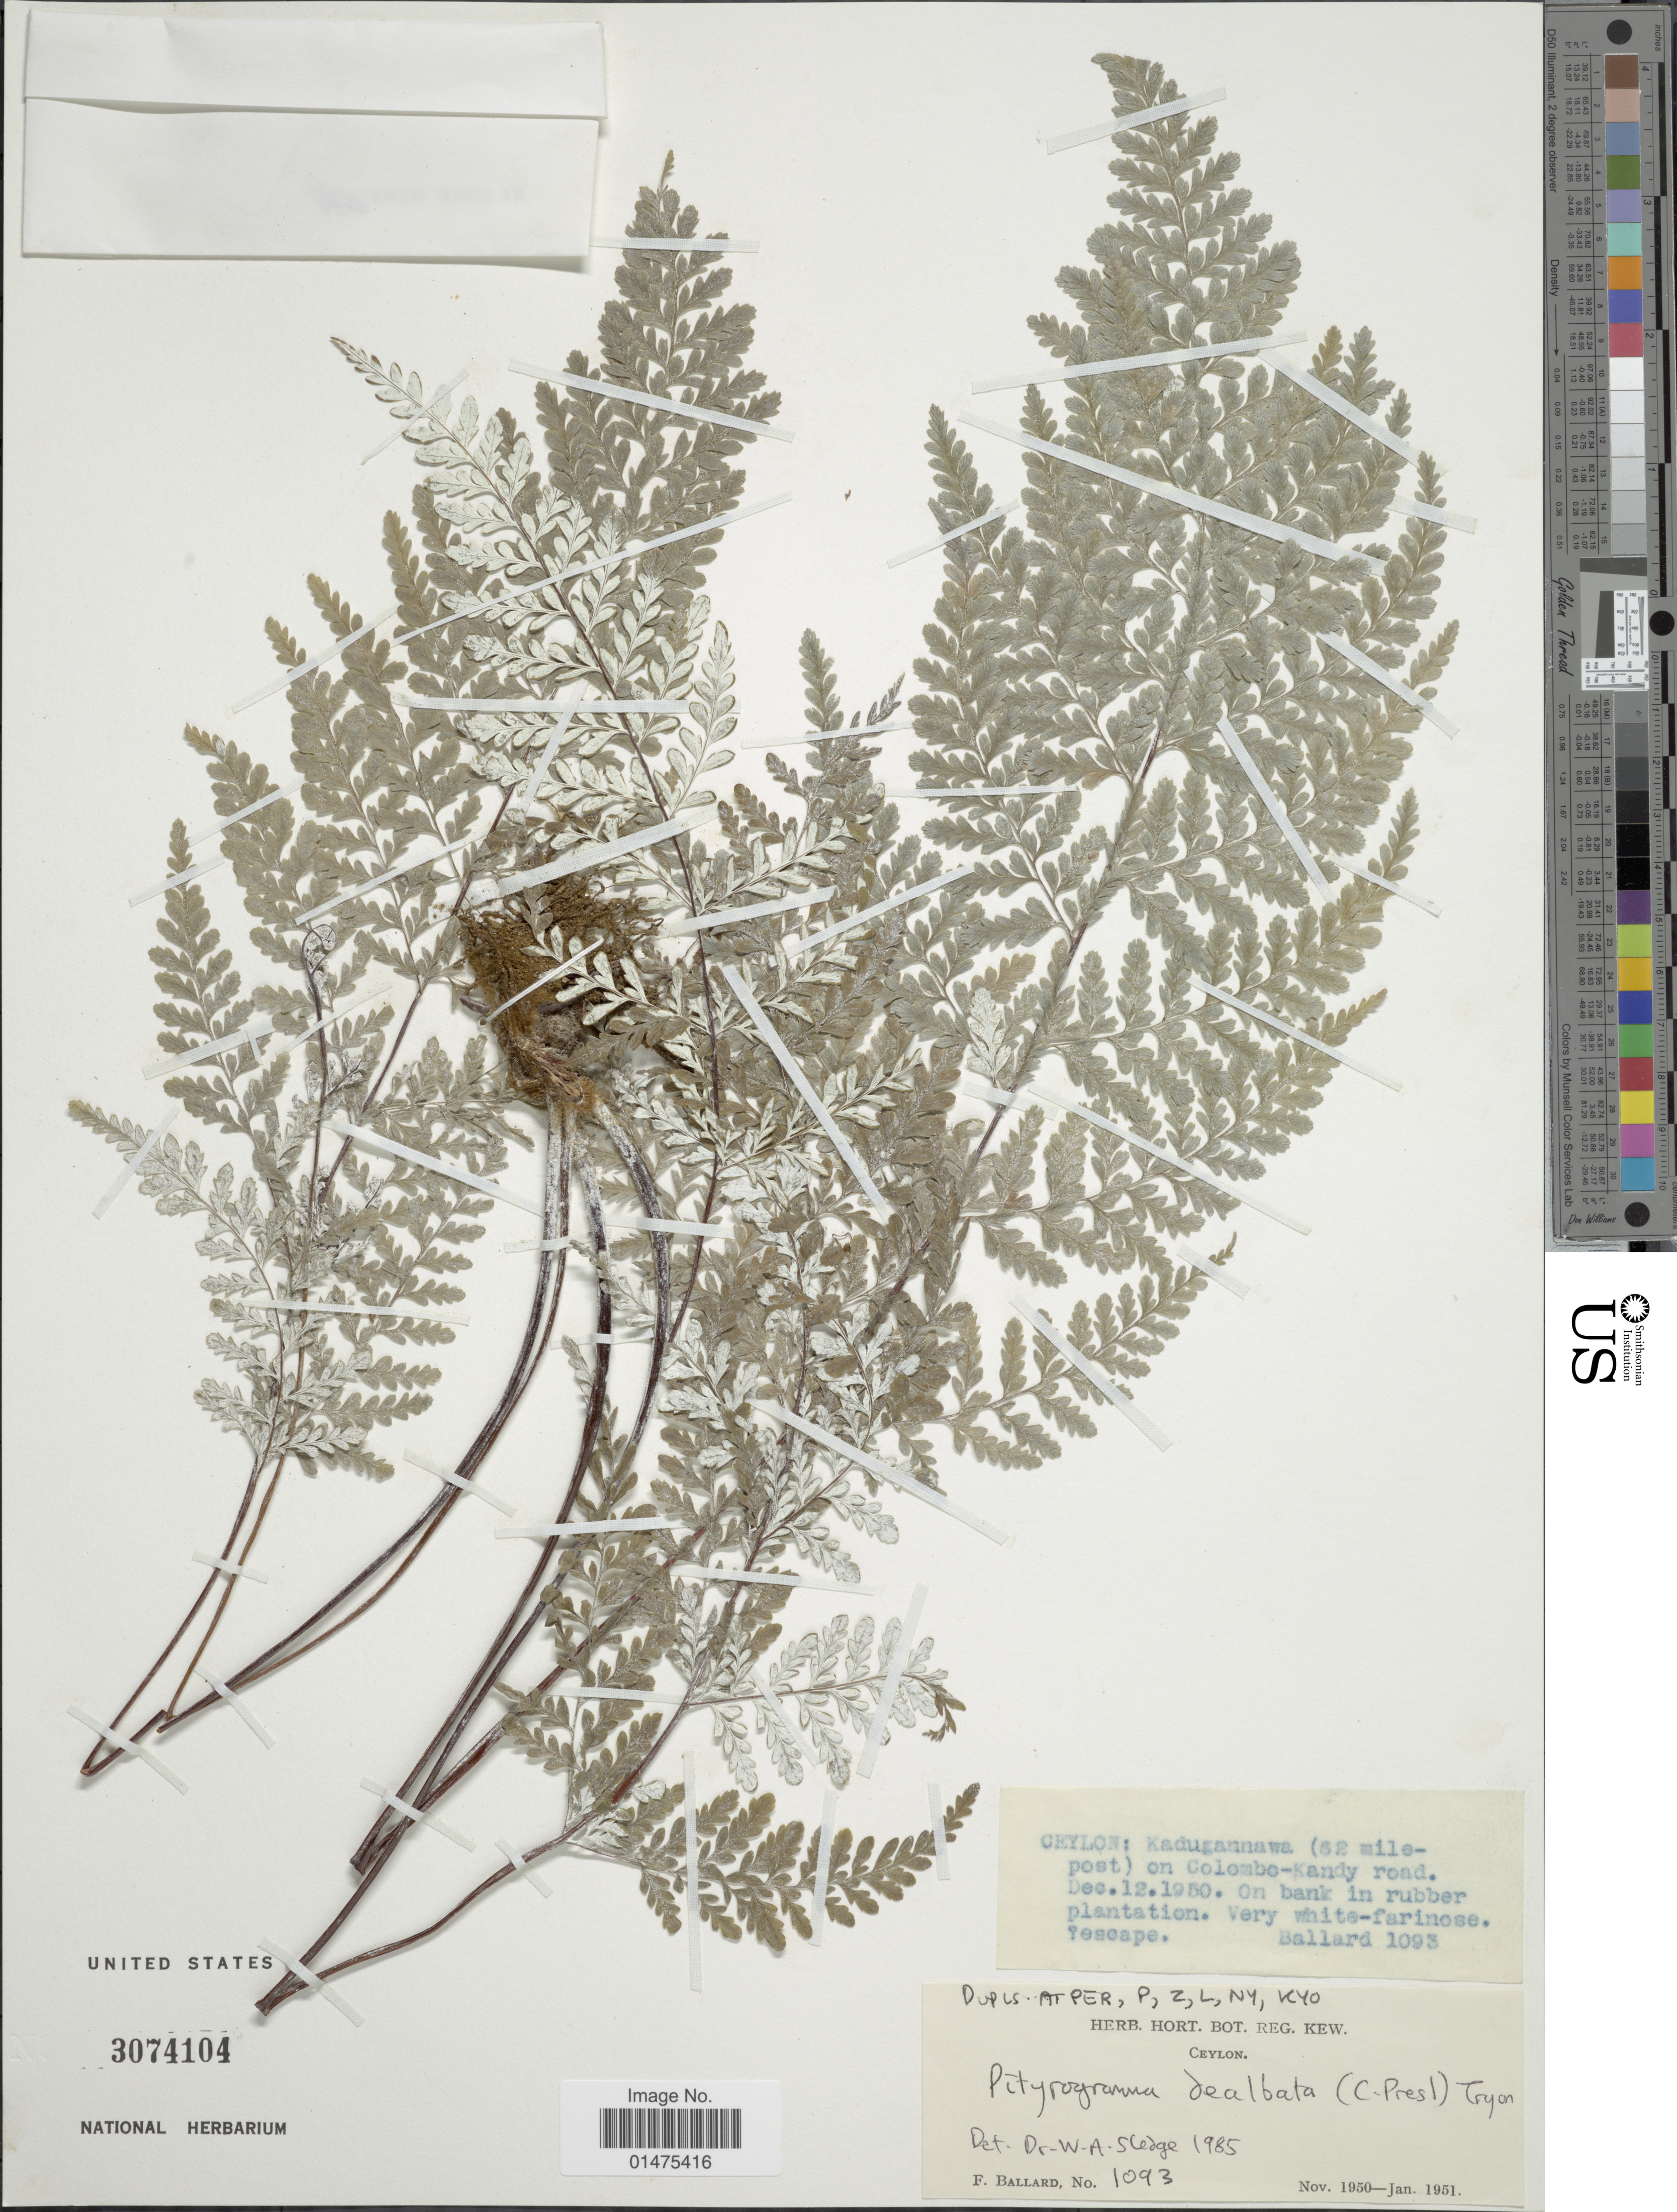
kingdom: Plantae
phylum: Tracheophyta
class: Polypodiopsida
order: Polypodiales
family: Pteridaceae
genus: Pityrogramma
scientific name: Pityrogramma dealbata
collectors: F. Ballard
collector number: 1093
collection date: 1950-12-12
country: Sri Lanka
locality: Ceylon: Kadugannawa (53 milepost) on Colombo-Kandy Road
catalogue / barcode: US 3074104